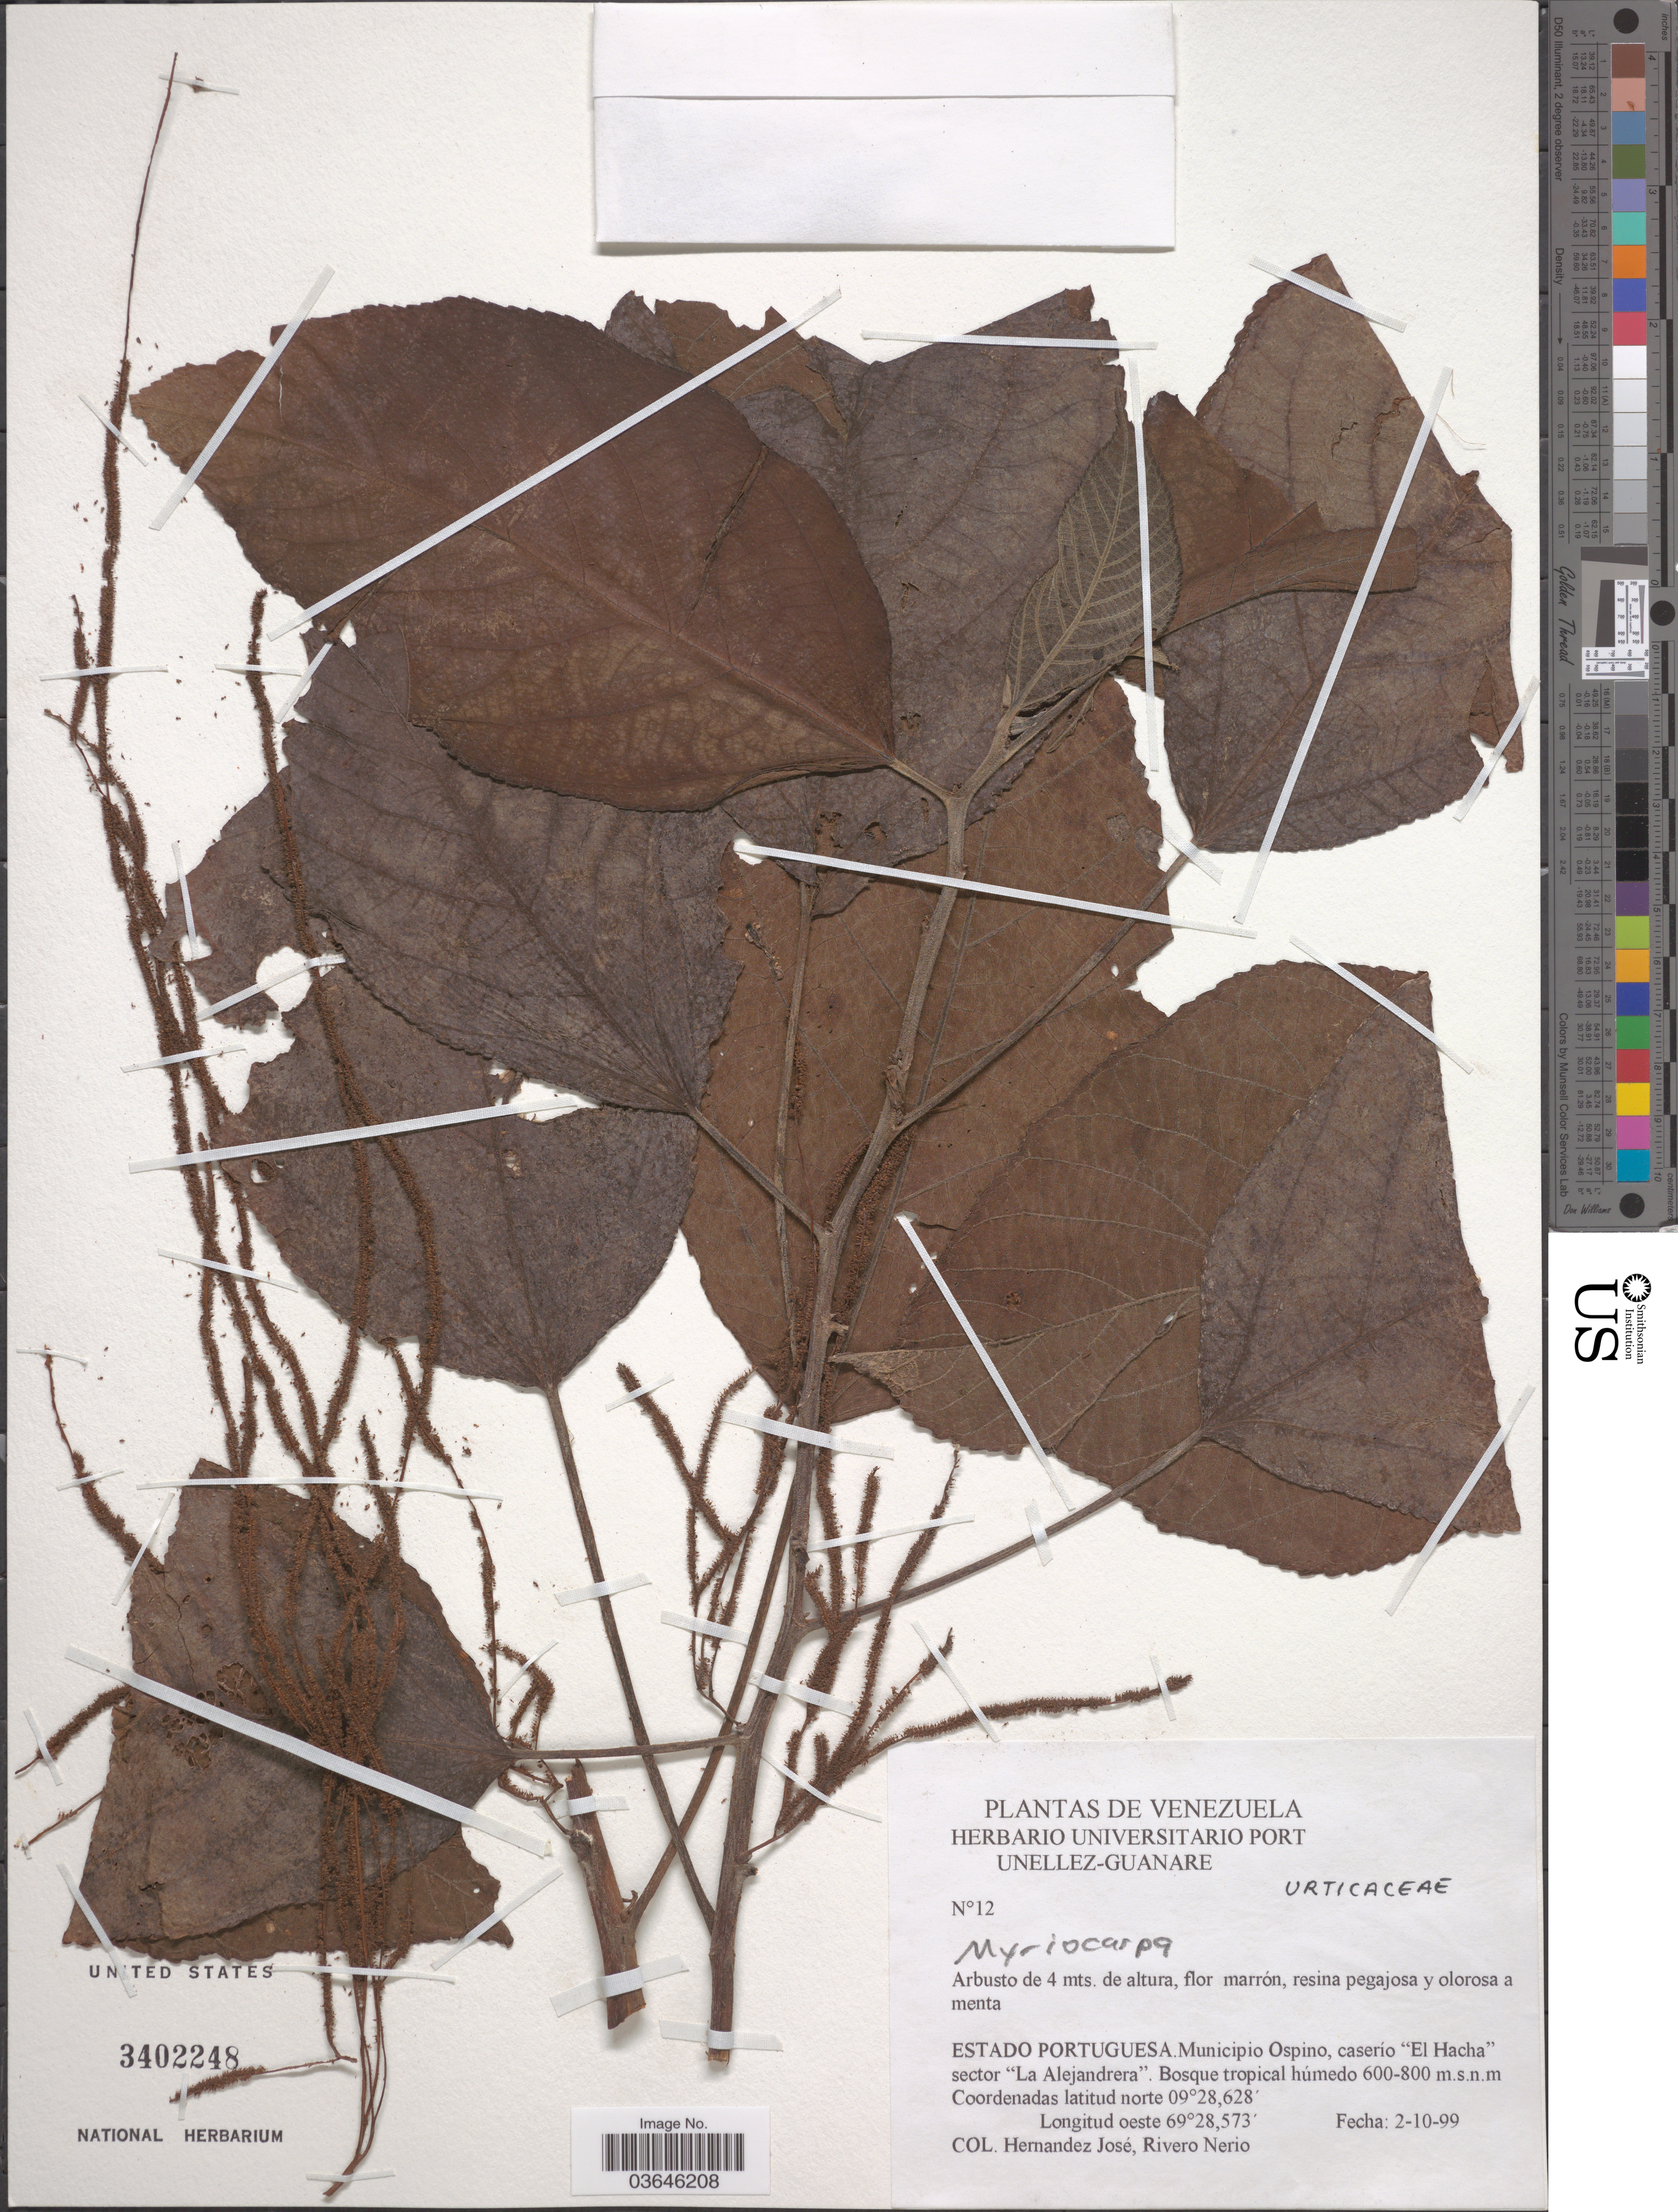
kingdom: Plantae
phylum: Tracheophyta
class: Magnoliopsida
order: Rosales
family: Urticaceae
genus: Myriocarpa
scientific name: Myriocarpa sp.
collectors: R. N. Hernandez Jose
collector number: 12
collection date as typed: Transcribed d/m/y: 2/10/99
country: Venezuela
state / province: Portuguesa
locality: Estado Portuguesa. Municipio Ospino, caserío "El Hacha" sector "La Alejandrera".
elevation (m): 600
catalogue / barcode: US 3402248